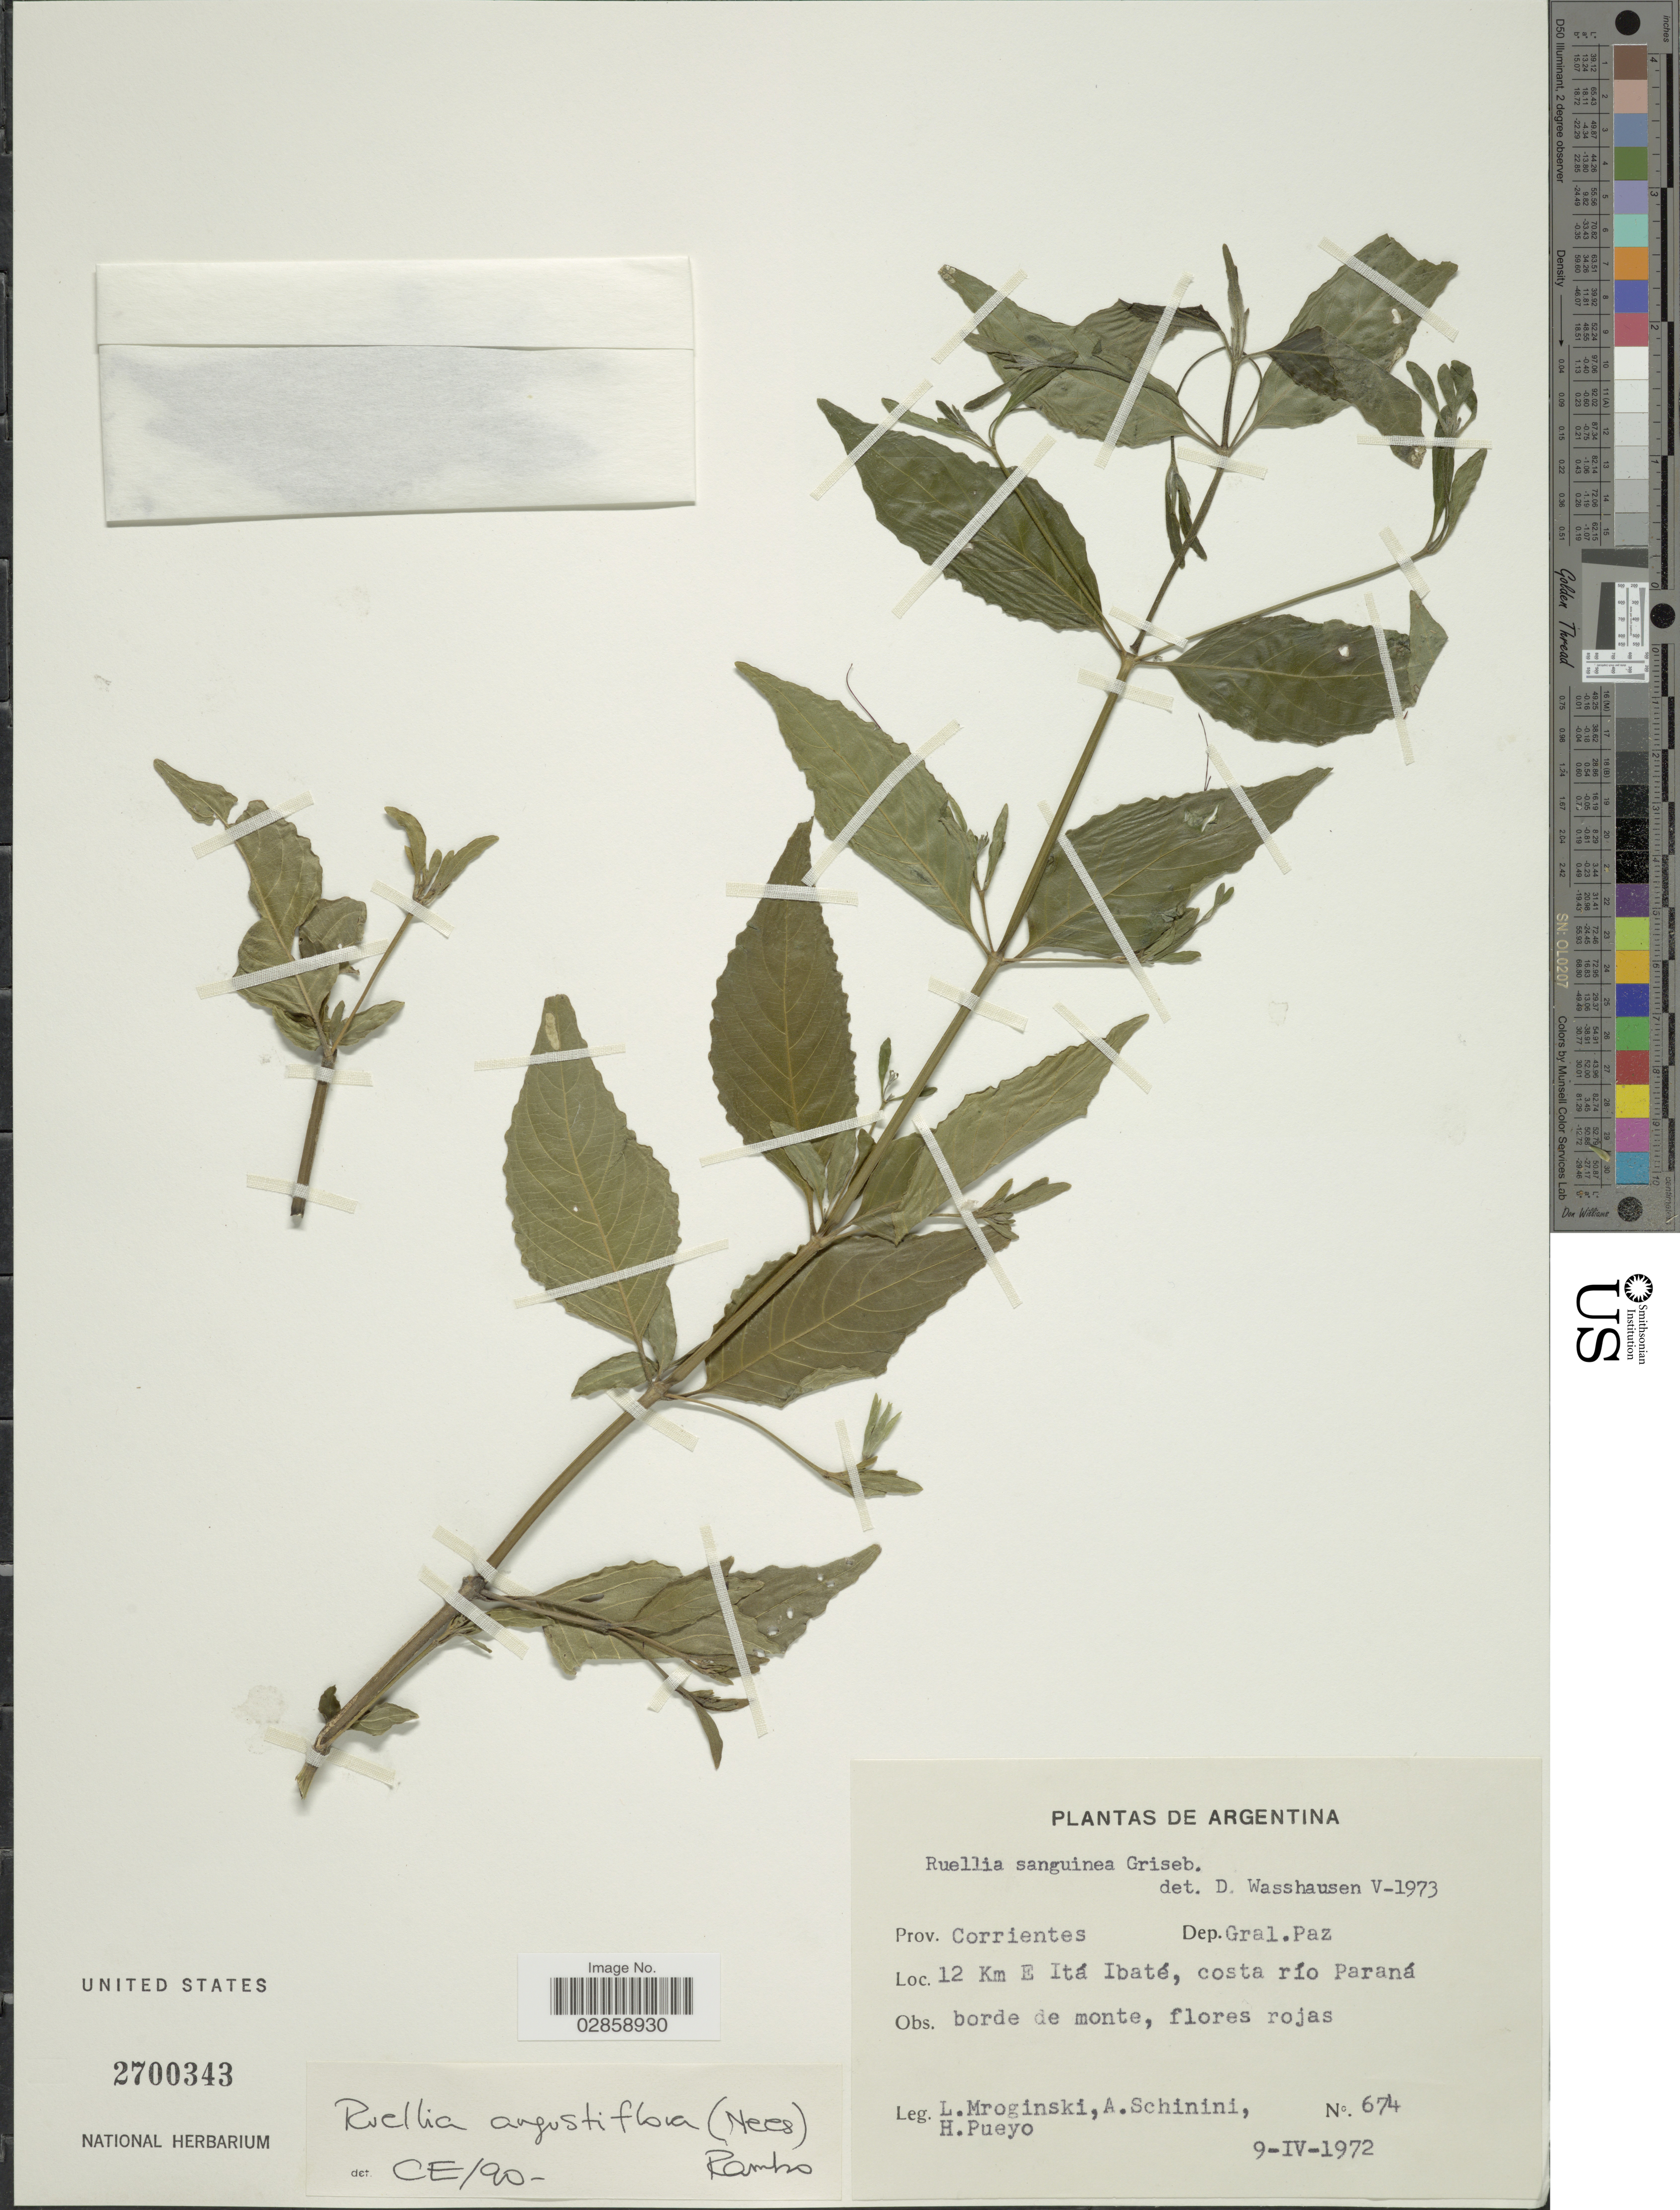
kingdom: Plantae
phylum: Tracheophyta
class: Magnoliopsida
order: Lamiales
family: Acanthaceae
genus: Ruellia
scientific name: Ruellia angustiflora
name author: (Nees) Lindau ex Rambo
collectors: L. Mroginski, A. Schinini & H. Pueyo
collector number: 674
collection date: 1972-04-09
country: Argentina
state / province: Corrientes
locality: Dep. Gral. Paz. 12 Km E Itá Ibaté, costa río Paraná.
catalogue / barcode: US 2700343